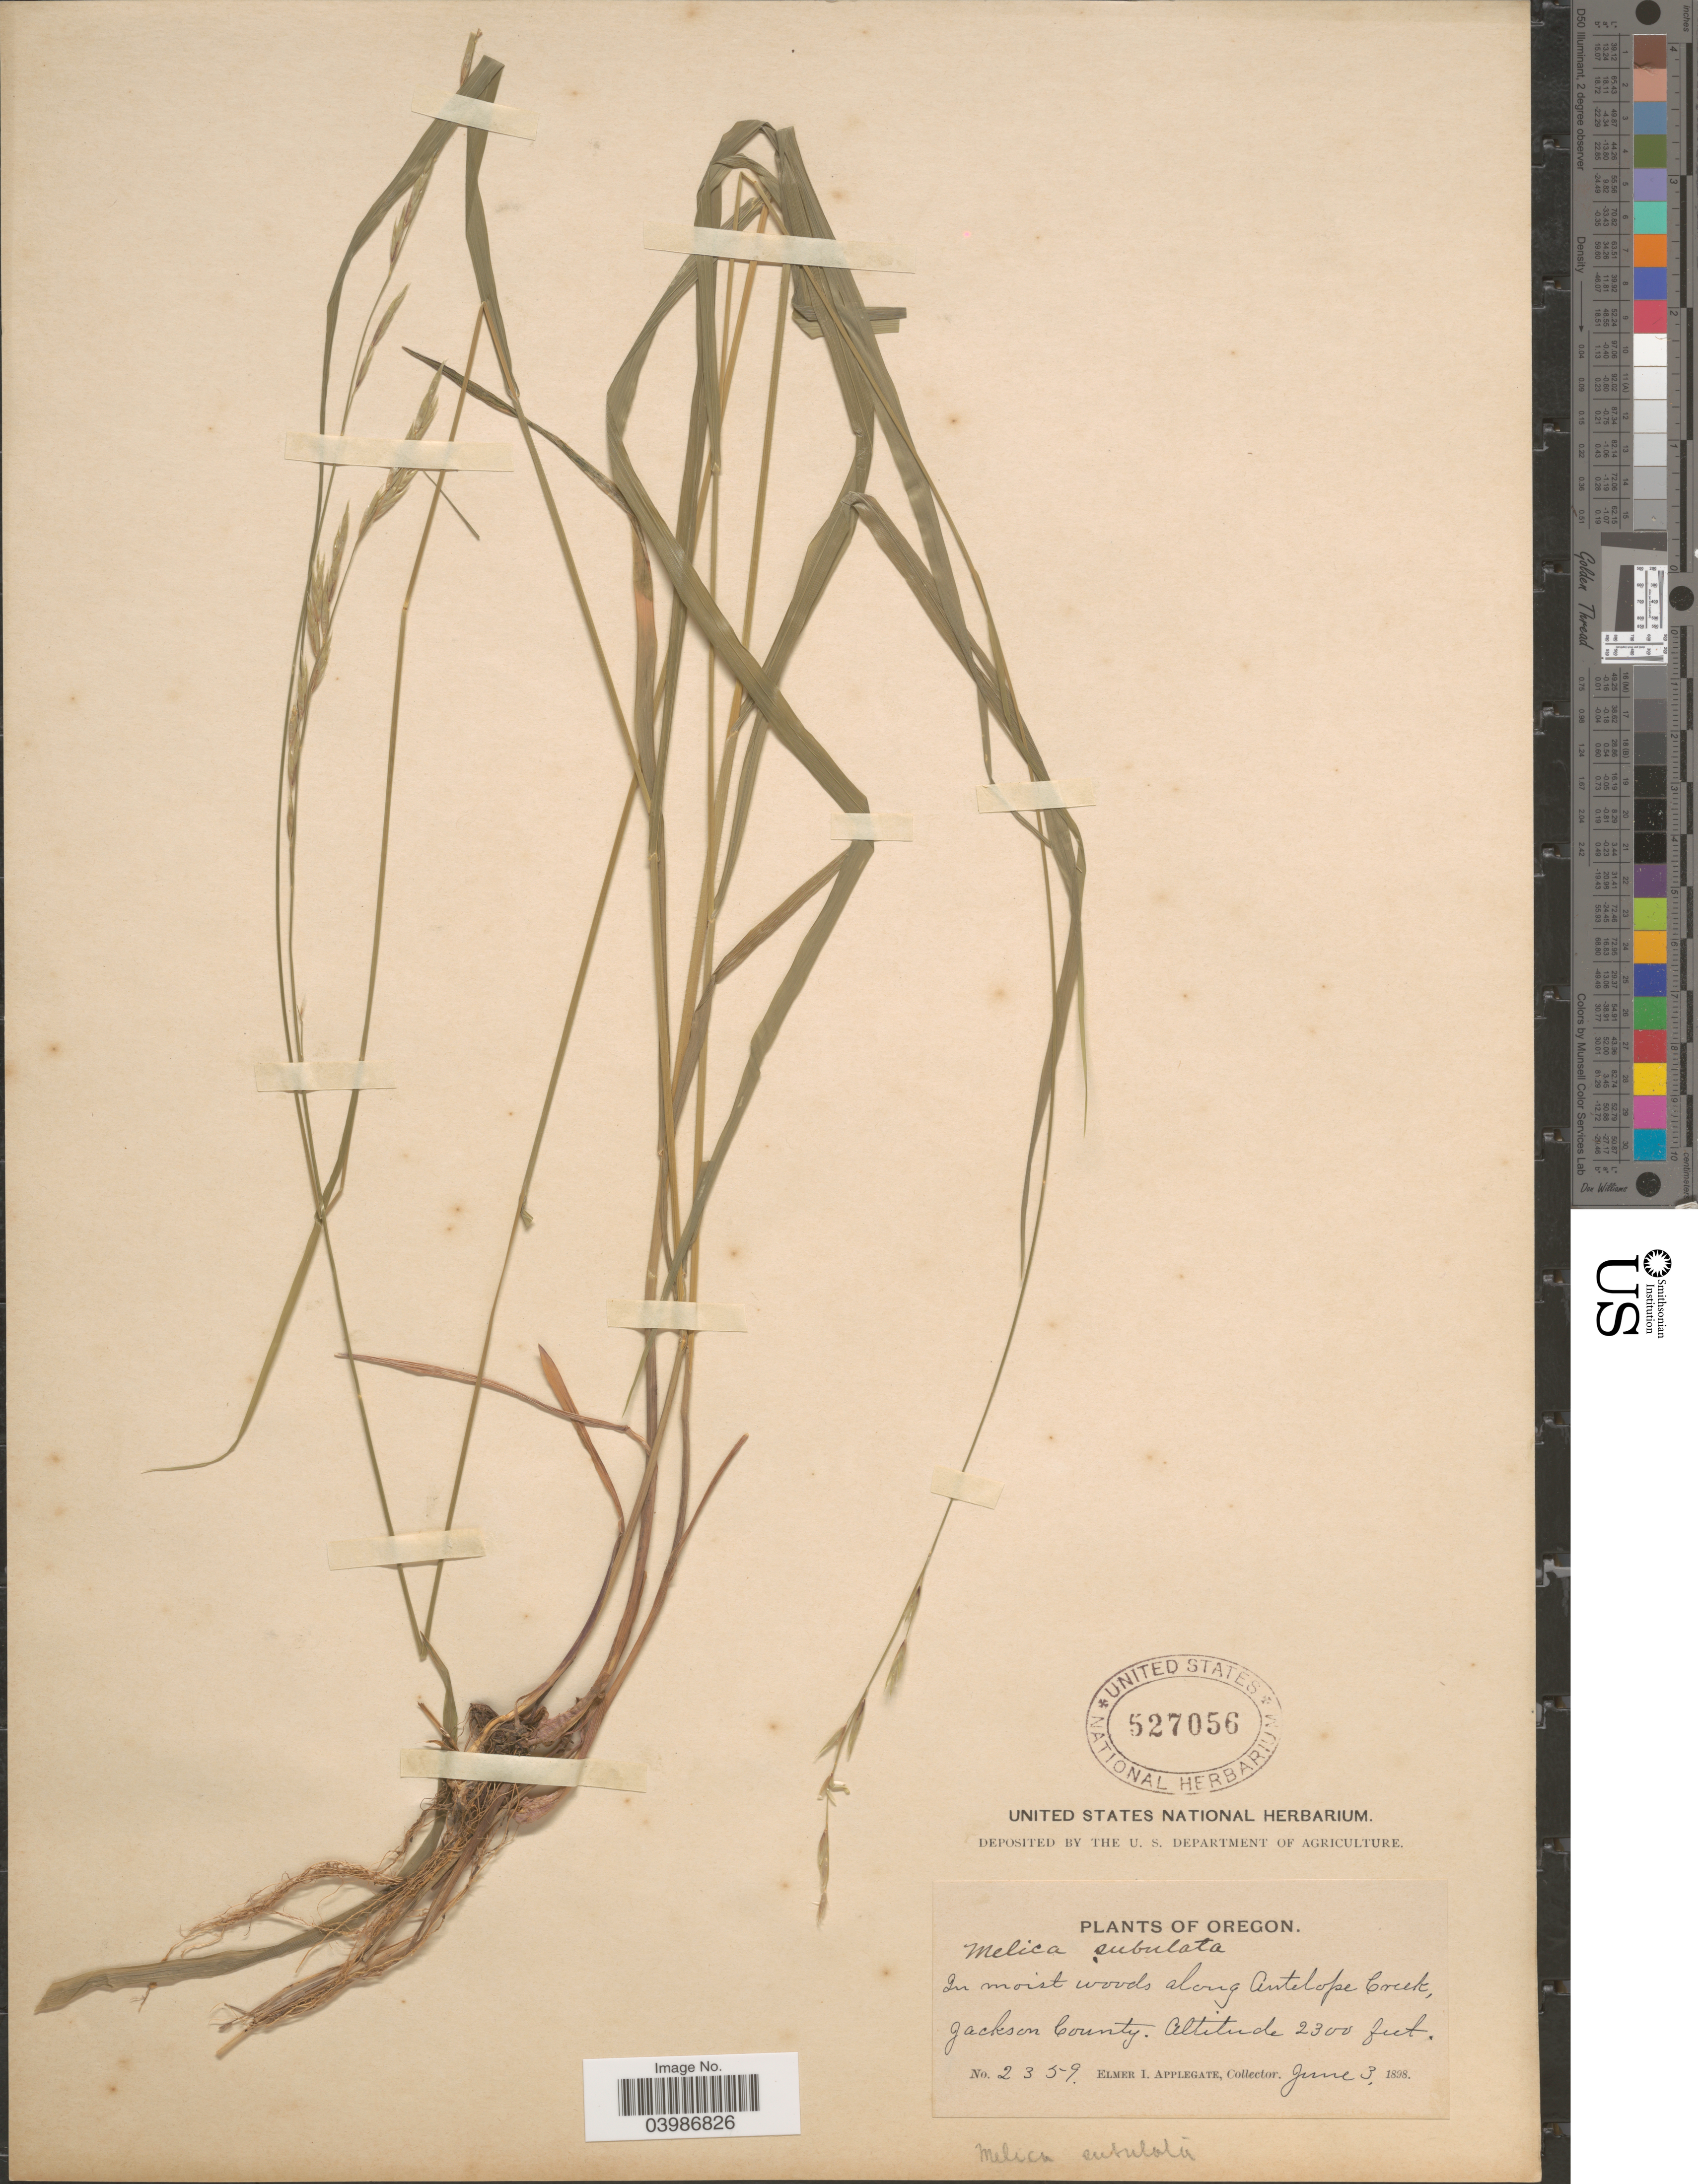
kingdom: Plantae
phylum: Tracheophyta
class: Liliopsida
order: Poales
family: Poaceae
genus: Melica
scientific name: Melica subulata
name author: (Griseb.) Scribn.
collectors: E. I. Applegate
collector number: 2359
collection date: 1898-06-03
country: United States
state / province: Oregon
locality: In moist woods along Antelope Creek, Jackson County.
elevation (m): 701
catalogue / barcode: US 527056